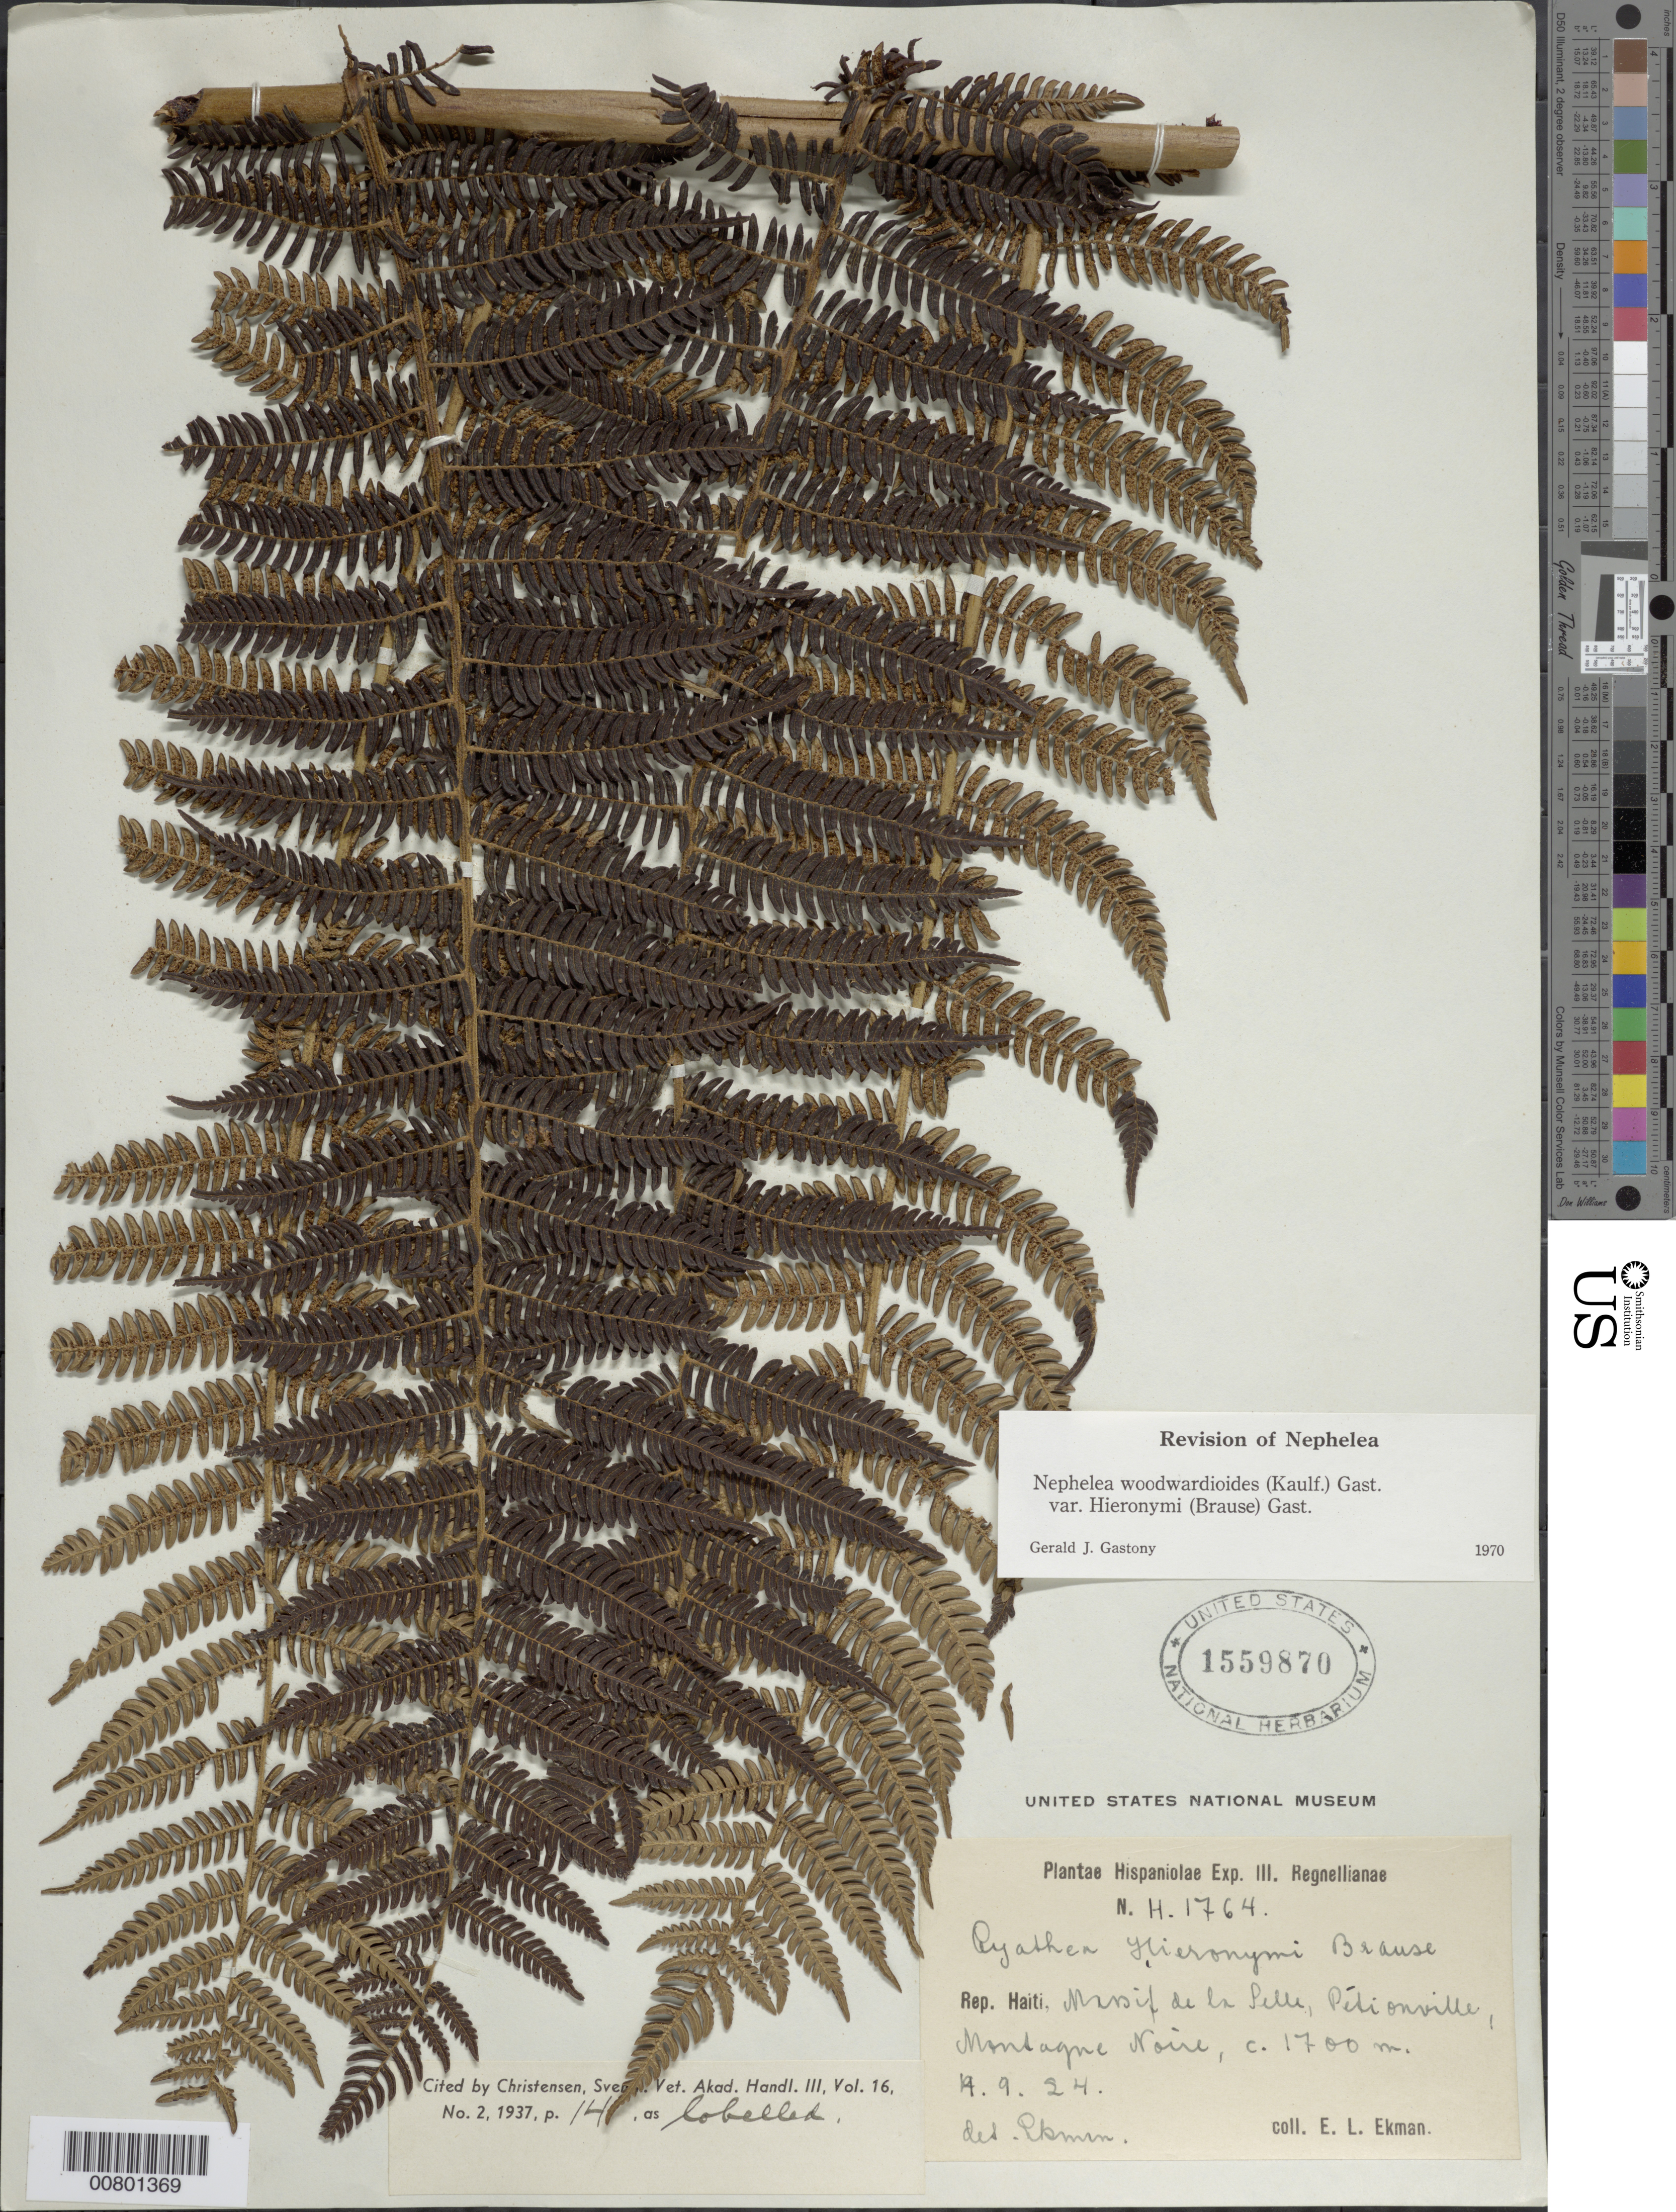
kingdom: Plantae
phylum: Tracheophyta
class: Polypodiopsida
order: Cyatheales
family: Cyatheaceae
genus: Alsophila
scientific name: Alsophila woodwardioides var. hieronymii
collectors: E. L. Ekman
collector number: H 1764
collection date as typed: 04 Sep 1924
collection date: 1924-09-04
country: Haiti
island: Hispaniola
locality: Massif de la Selle, Pétionville, Montagne Noire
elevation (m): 1700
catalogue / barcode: US 1559870